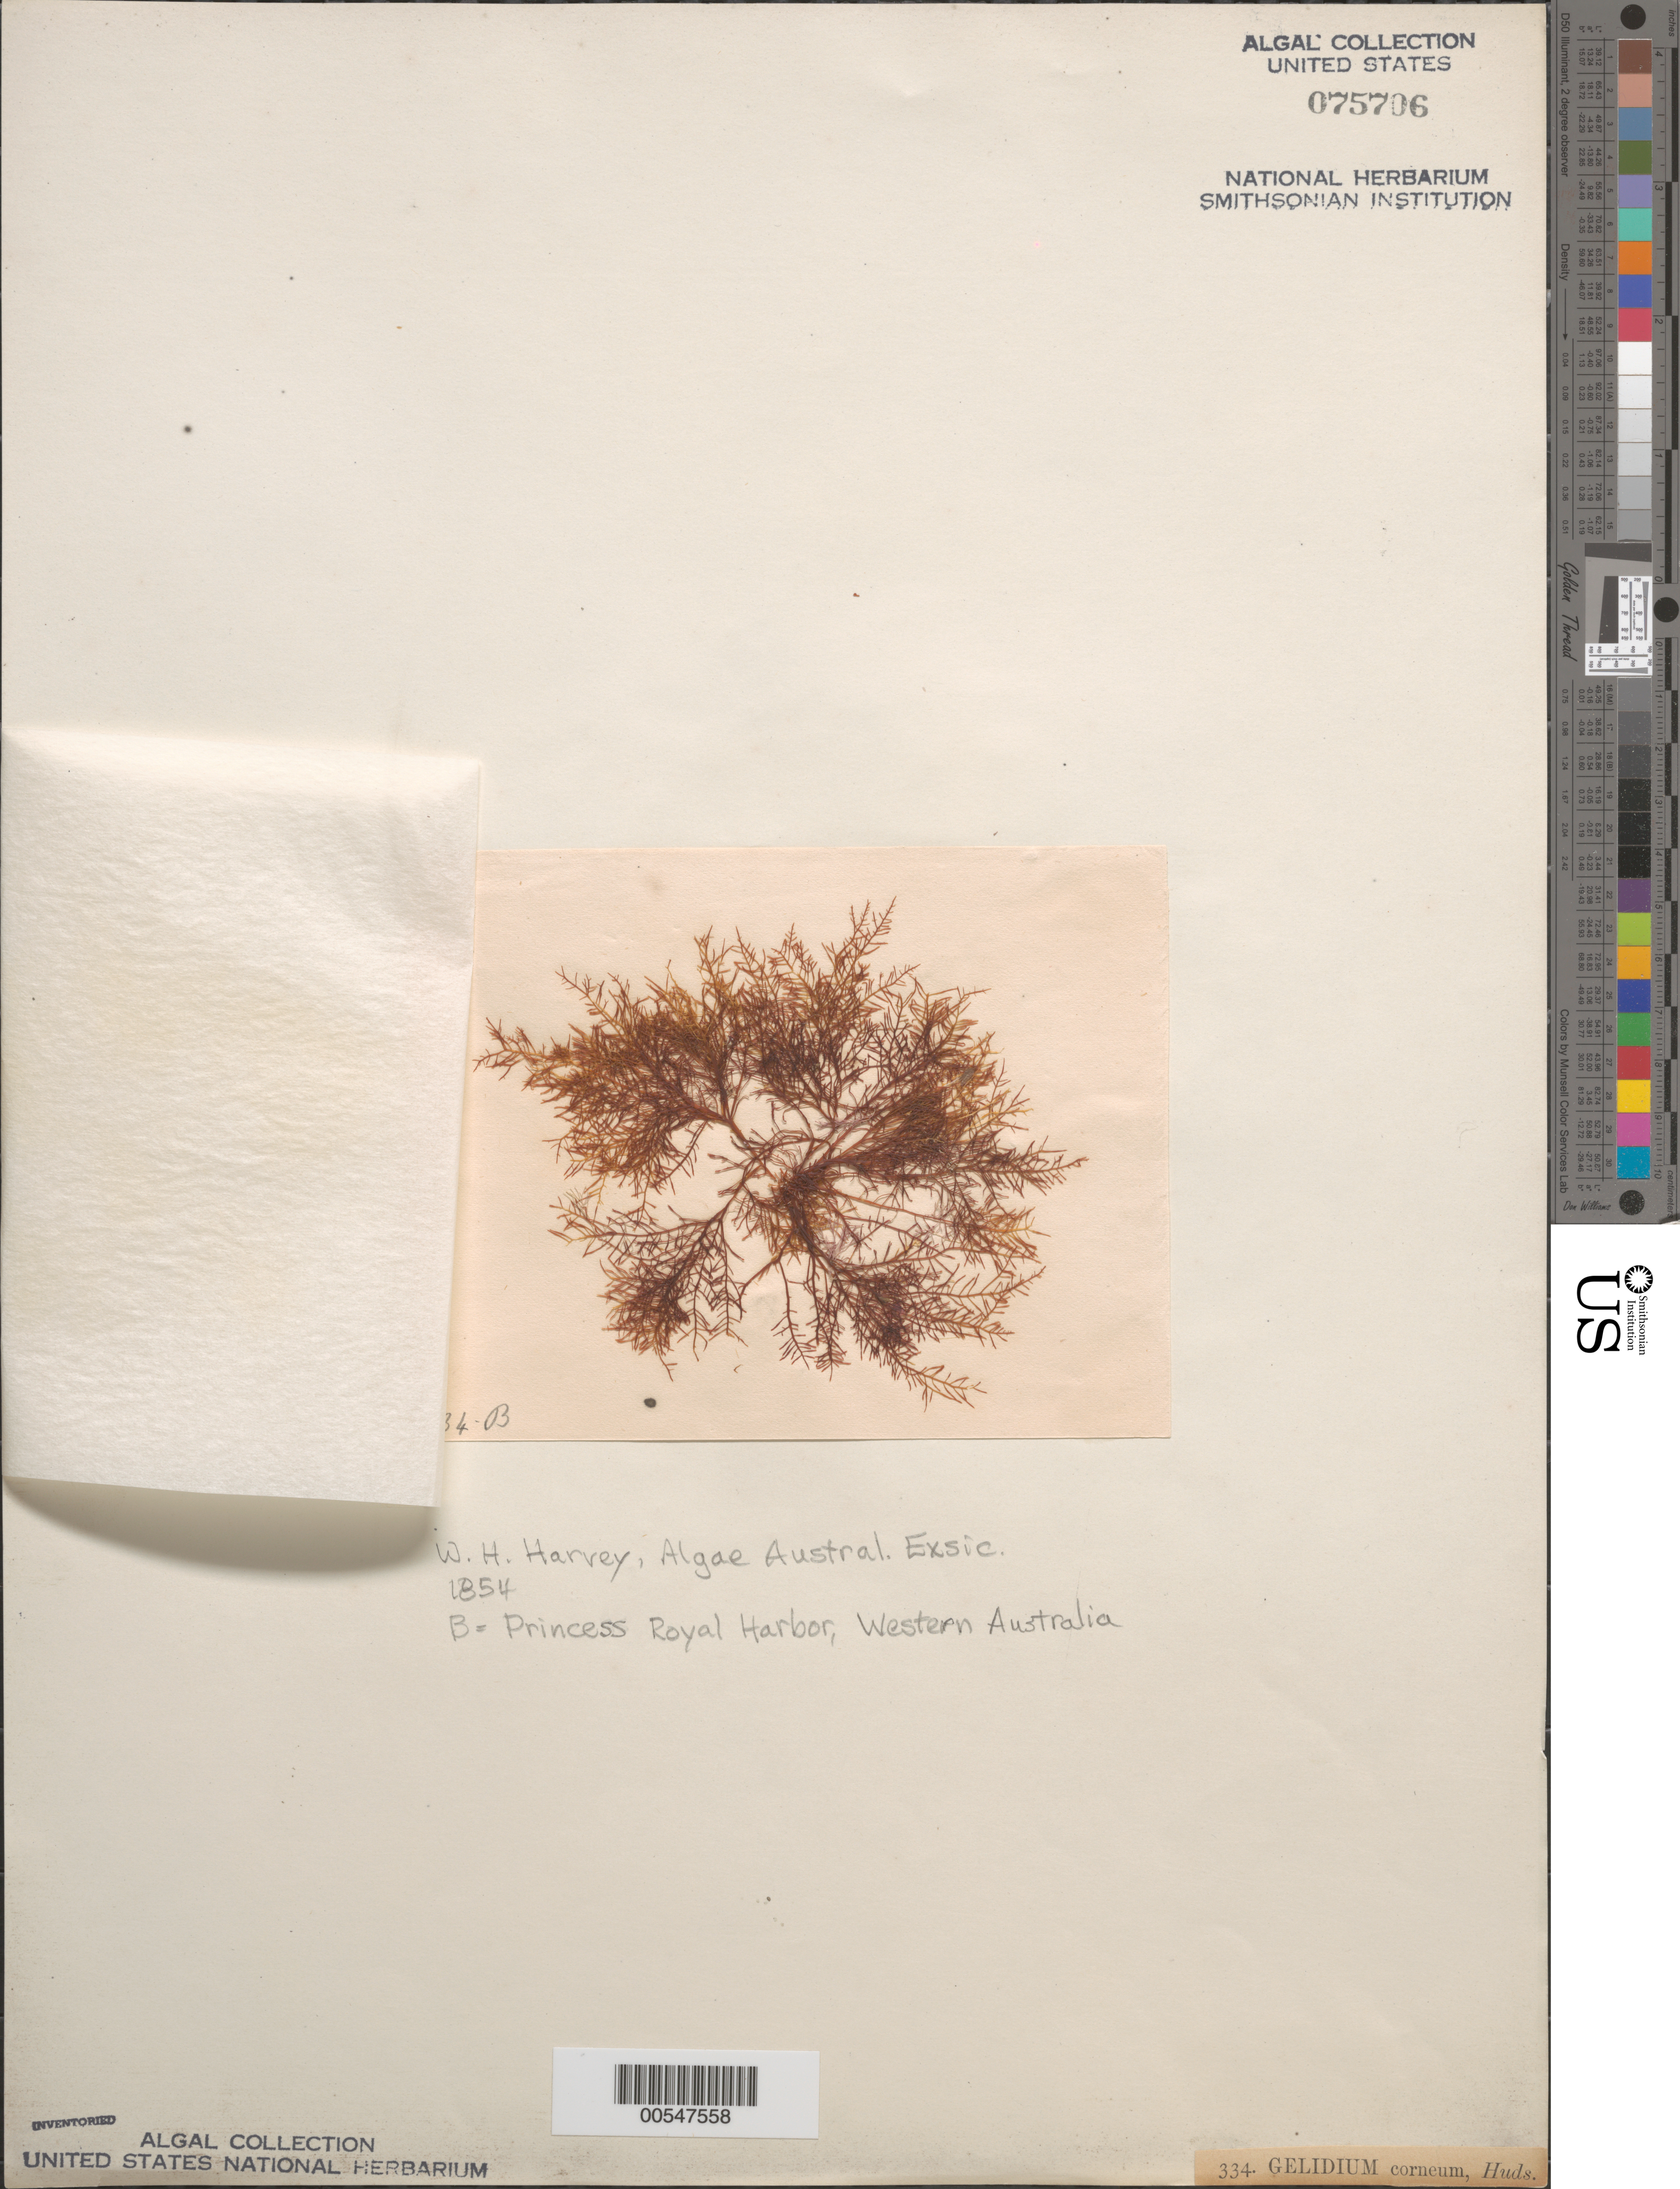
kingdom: Plantae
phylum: Rhodophyta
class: Florideophyceae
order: Gelidiales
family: Gelidiaceae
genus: Gelidium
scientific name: Gelidium corneum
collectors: W. Harvey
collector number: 334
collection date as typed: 1854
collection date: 1854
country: Australia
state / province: Western Australia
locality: Princess Royal Harbor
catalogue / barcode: US 75706